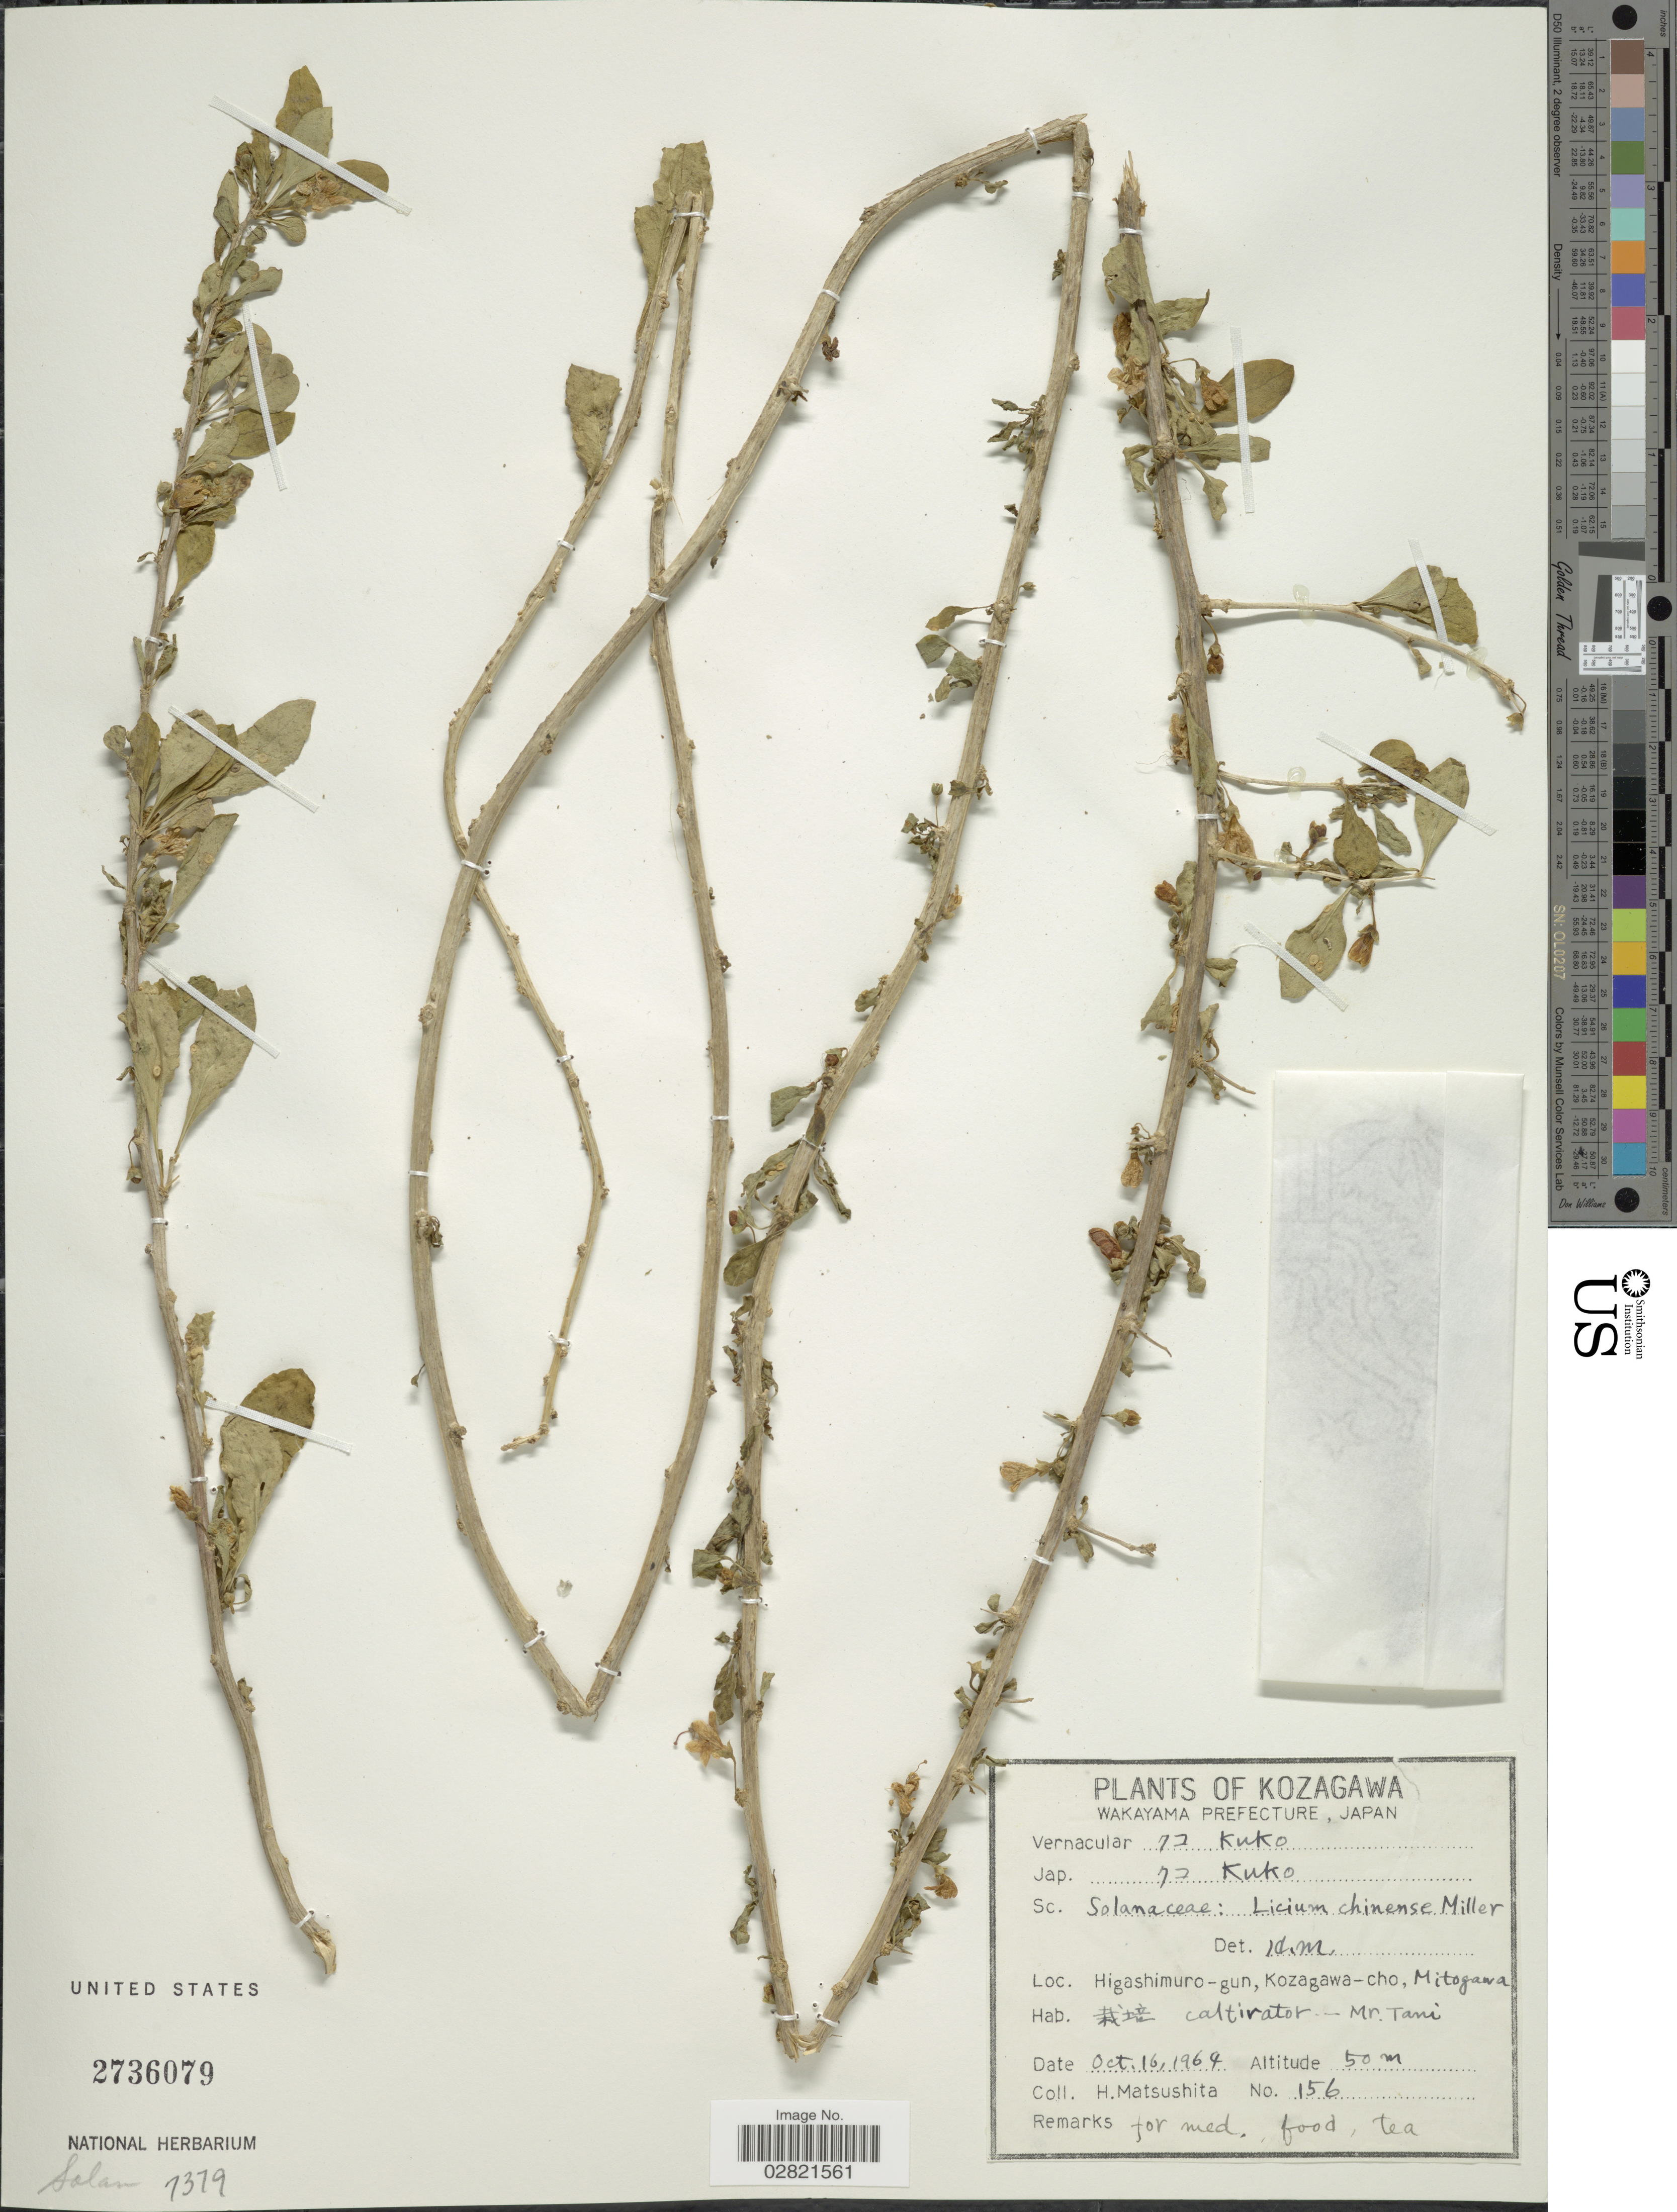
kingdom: Plantae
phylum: Tracheophyta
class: Magnoliopsida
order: Solanales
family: Solanaceae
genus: Lycium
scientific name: Lycium chinense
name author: Mill.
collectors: H. Matsushita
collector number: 156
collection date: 1964-10-16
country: Japan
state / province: Wakayama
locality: Kozagawa. Wakayama Prefecture. Higashimuro-gun, Kozagawa-cho, Mitogawa.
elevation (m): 50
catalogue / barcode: US 2736079